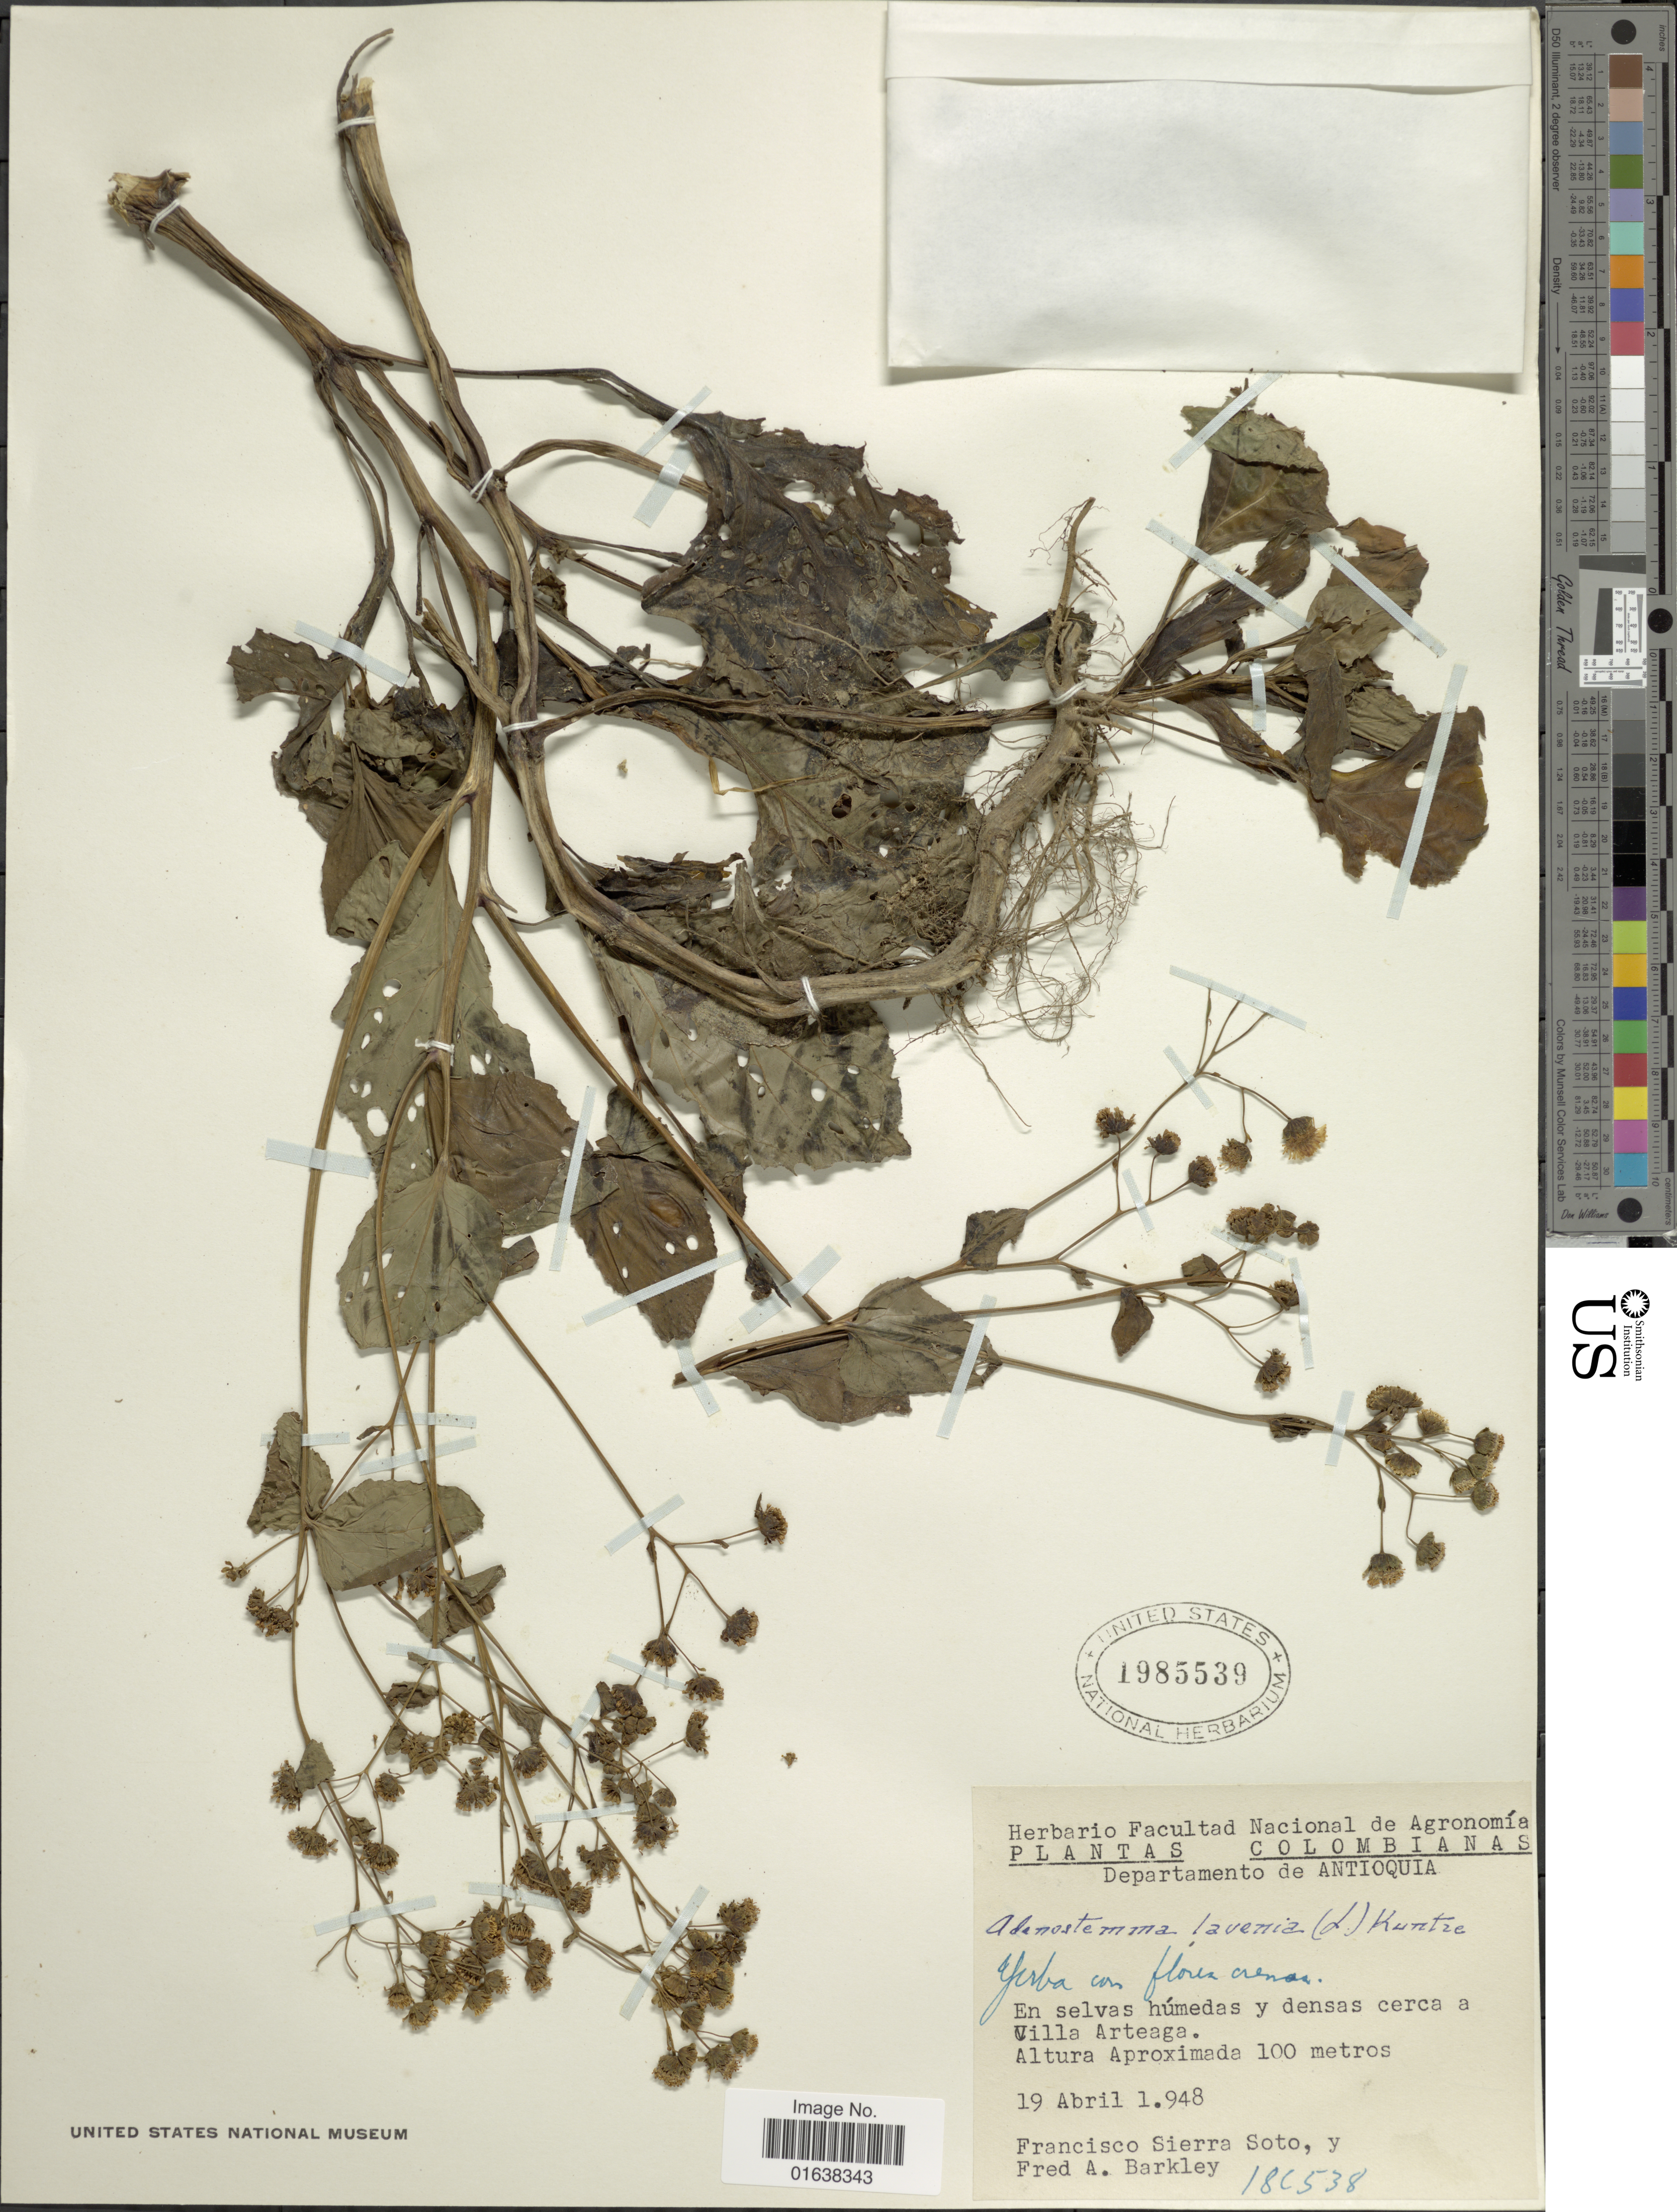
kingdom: Plantae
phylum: Tracheophyta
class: Magnoliopsida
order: Asterales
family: Asteraceae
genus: Adenostemma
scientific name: Adenostemma platyphyllum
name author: Cass.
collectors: F. Sierra Soto & F. A. Barkley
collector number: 18c538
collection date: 1948-04-19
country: Colombia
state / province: Antioquia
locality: Colombianas. Departamento de Antioquia. En selvas humedas y densas cerca a Villa Arteaga.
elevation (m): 100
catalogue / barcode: US 1985539